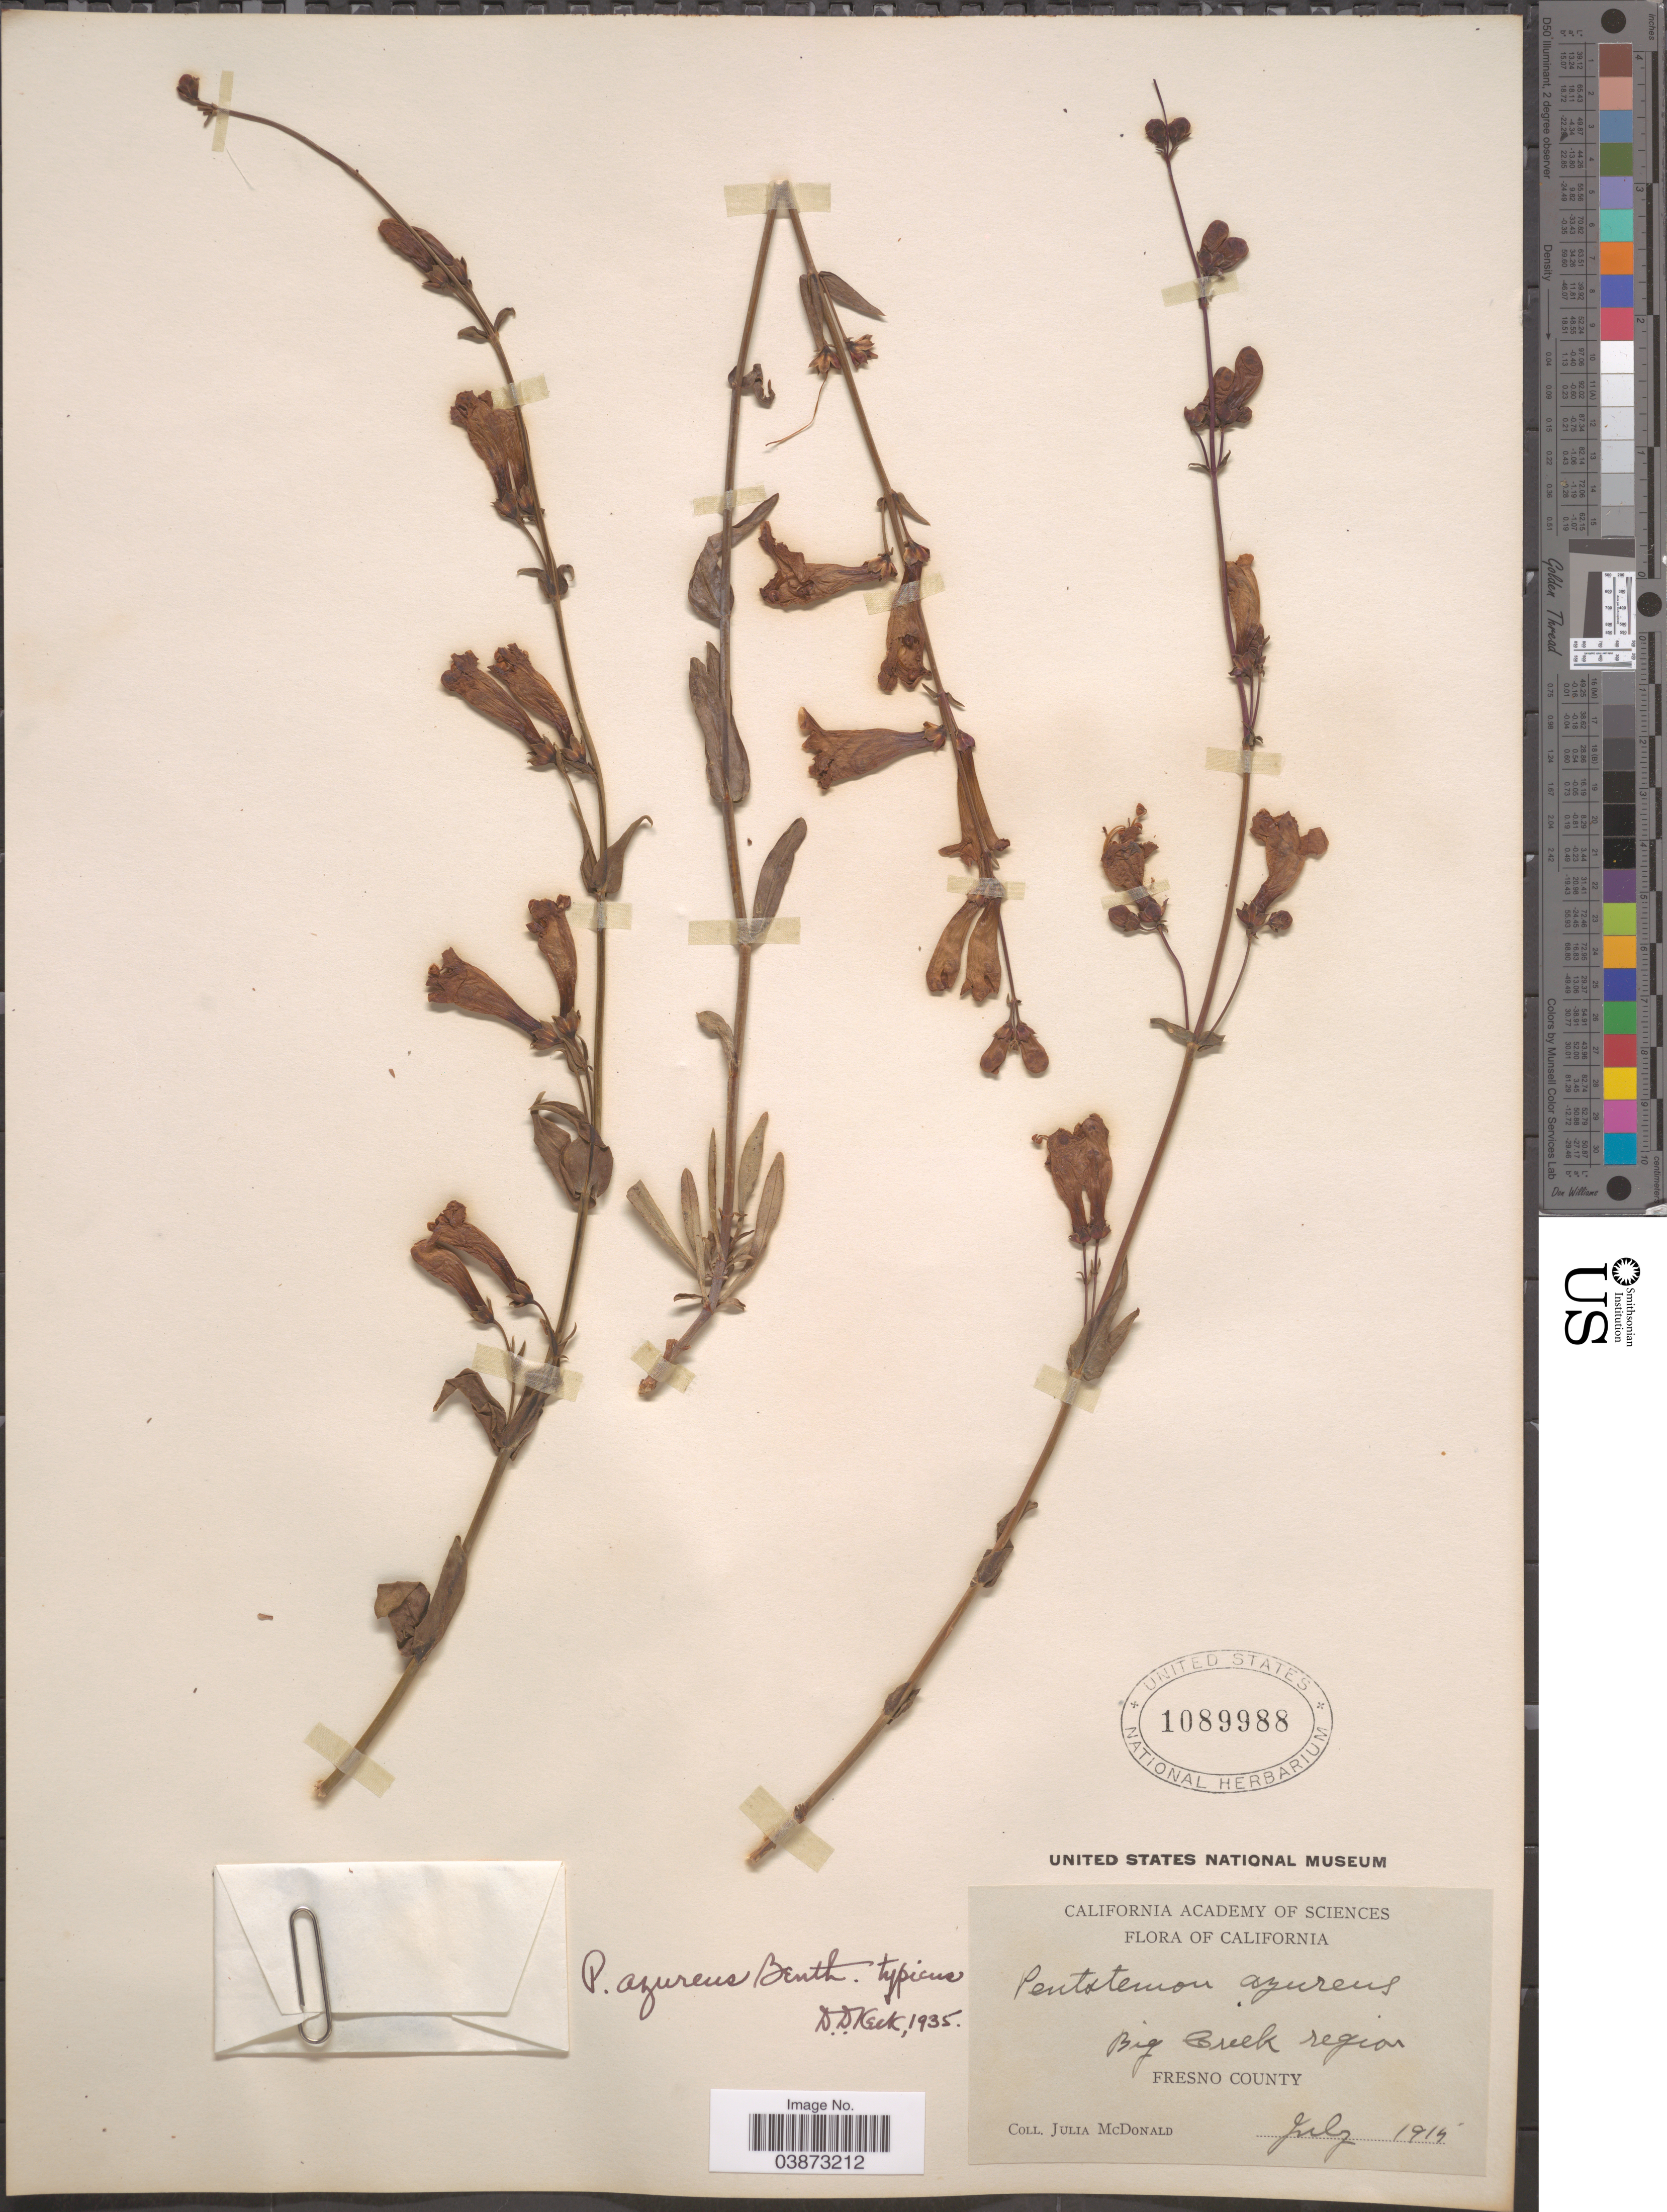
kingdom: Plantae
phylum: Tracheophyta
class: Magnoliopsida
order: Lamiales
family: Plantaginaceae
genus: Penstemon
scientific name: Penstemon azureus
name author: Benth.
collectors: J. McDonald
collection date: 1915-07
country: United States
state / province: California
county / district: Fresno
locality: Big Creek region. Fresno County.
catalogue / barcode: US 1089988